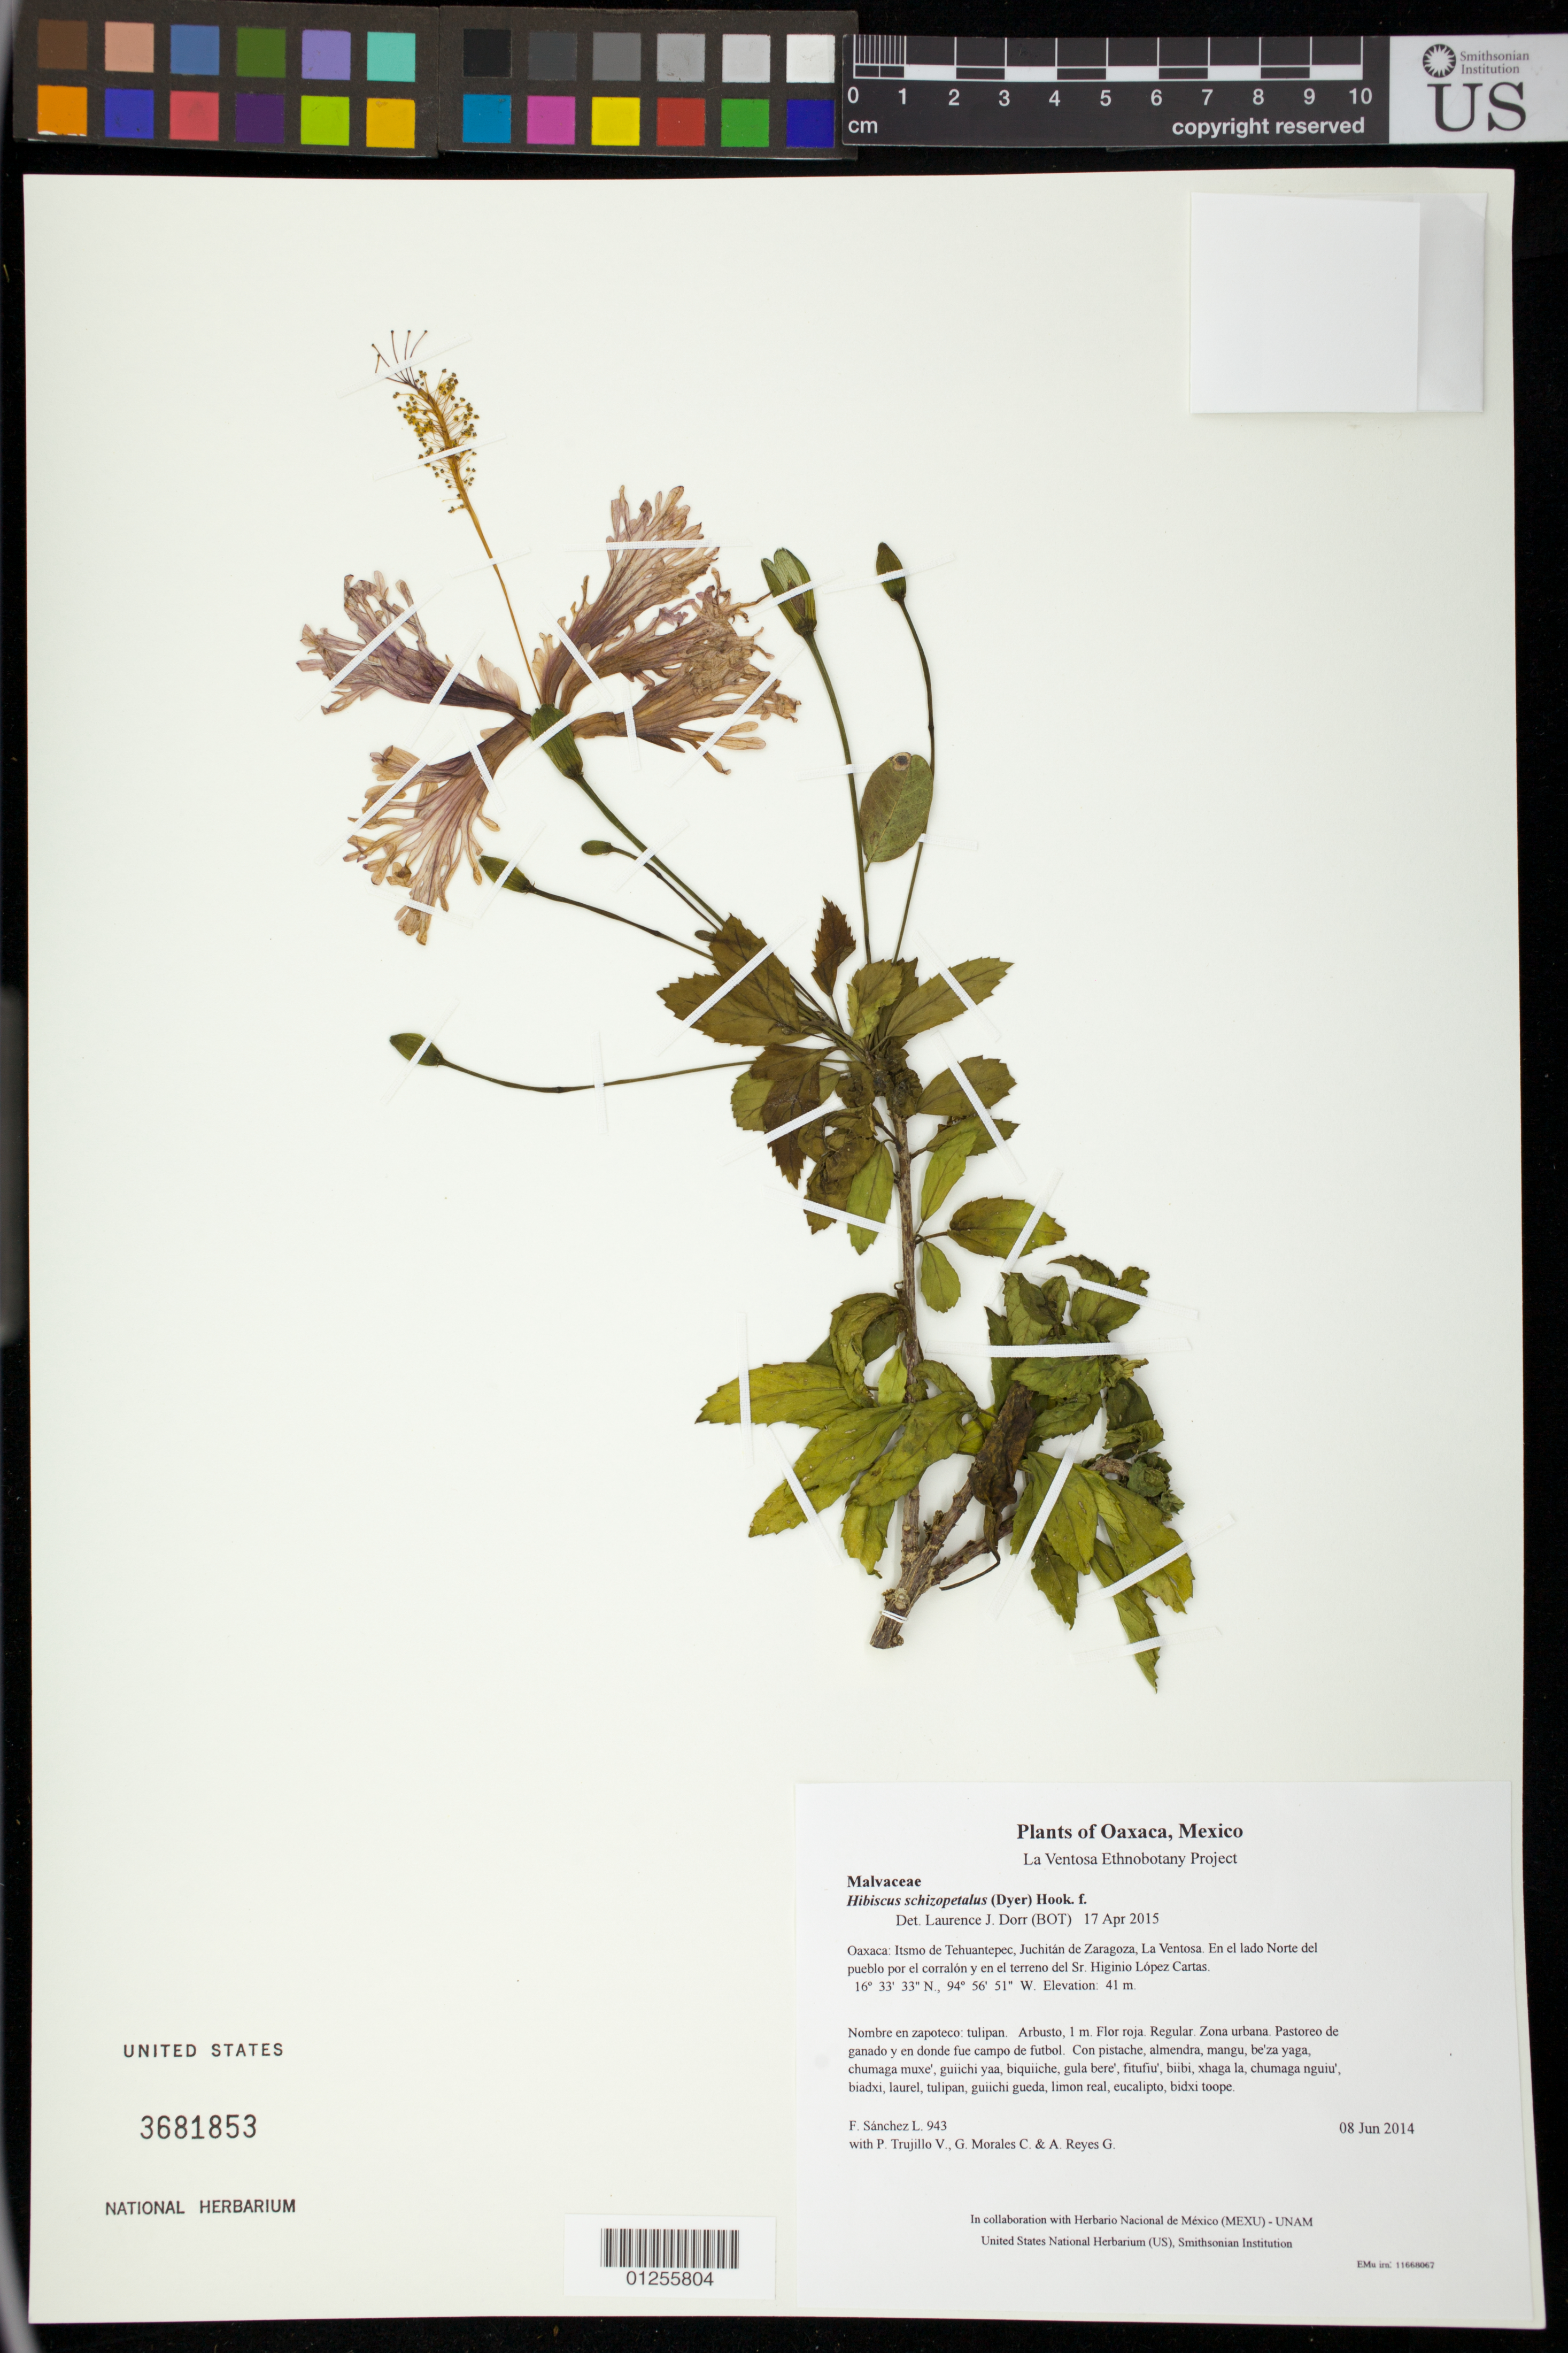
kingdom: Plantae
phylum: Tracheophyta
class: Magnoliopsida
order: Malvales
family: Malvaceae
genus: Hibiscus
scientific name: Hibiscus rosa-sinensis var. schizopetalus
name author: Dyer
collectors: F. Sánchez L., P. Trujillo V., G. Morales C. & A. Reyes G.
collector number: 943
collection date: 2014-06-08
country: Mexico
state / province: Oaxaca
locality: Itsmo de Tehuantepec, Juchitán de Zaragoza, La Ventosa. En el lado Norte del pueblo por el corralón y en el terreno del Sr. Higinio López Cartas.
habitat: Zona urbana. Pastoreo de ganado y en donde fue campo de futbol.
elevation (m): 41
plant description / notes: JEBOT, MEXU, US; Yaga bandaga. 1 m. Guie' naxiña'. Nuu.; tulipan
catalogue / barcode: US 3681853